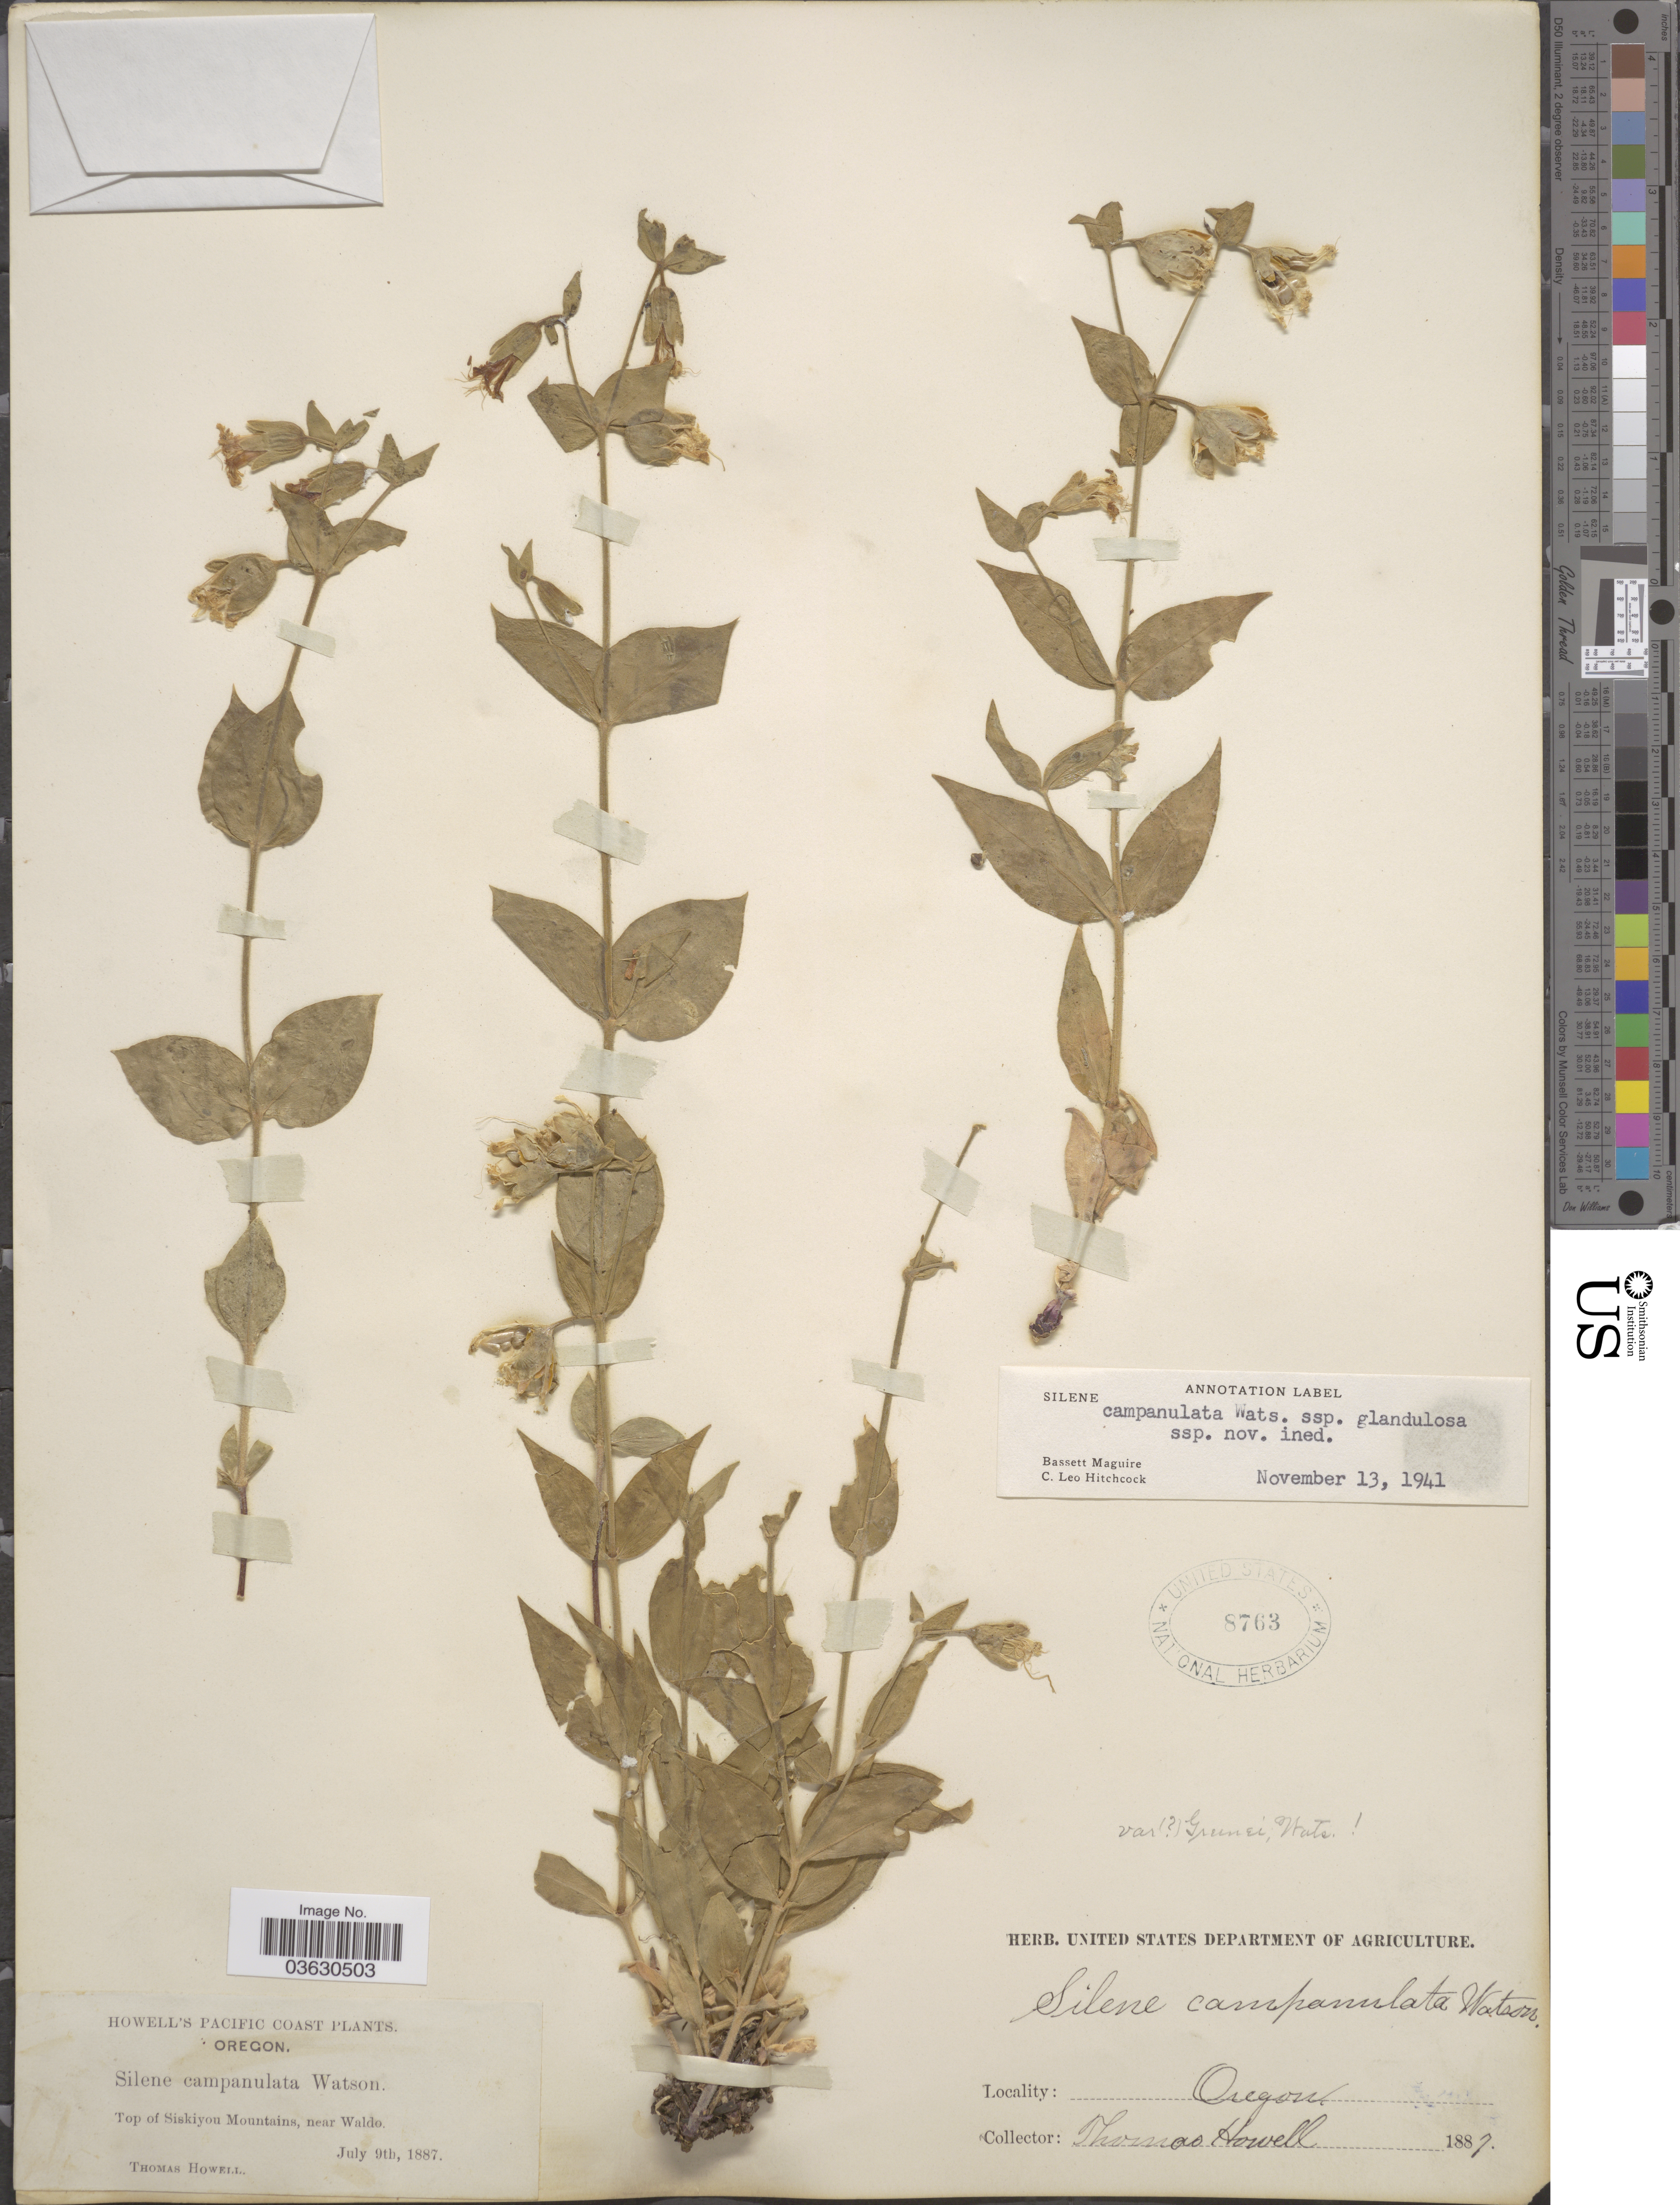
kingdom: Plantae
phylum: Tracheophyta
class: Magnoliopsida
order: Caryophyllales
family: Caryophyllaceae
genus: Silene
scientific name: Silene campanulata subsp. glandulosa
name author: C.L. Hitchc. & Maguire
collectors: T. Howell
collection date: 1887-07-09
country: United States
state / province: Oregon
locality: Pacific Coast. Top of Siskiyou Mountains, near Waldo.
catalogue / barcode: US 8763